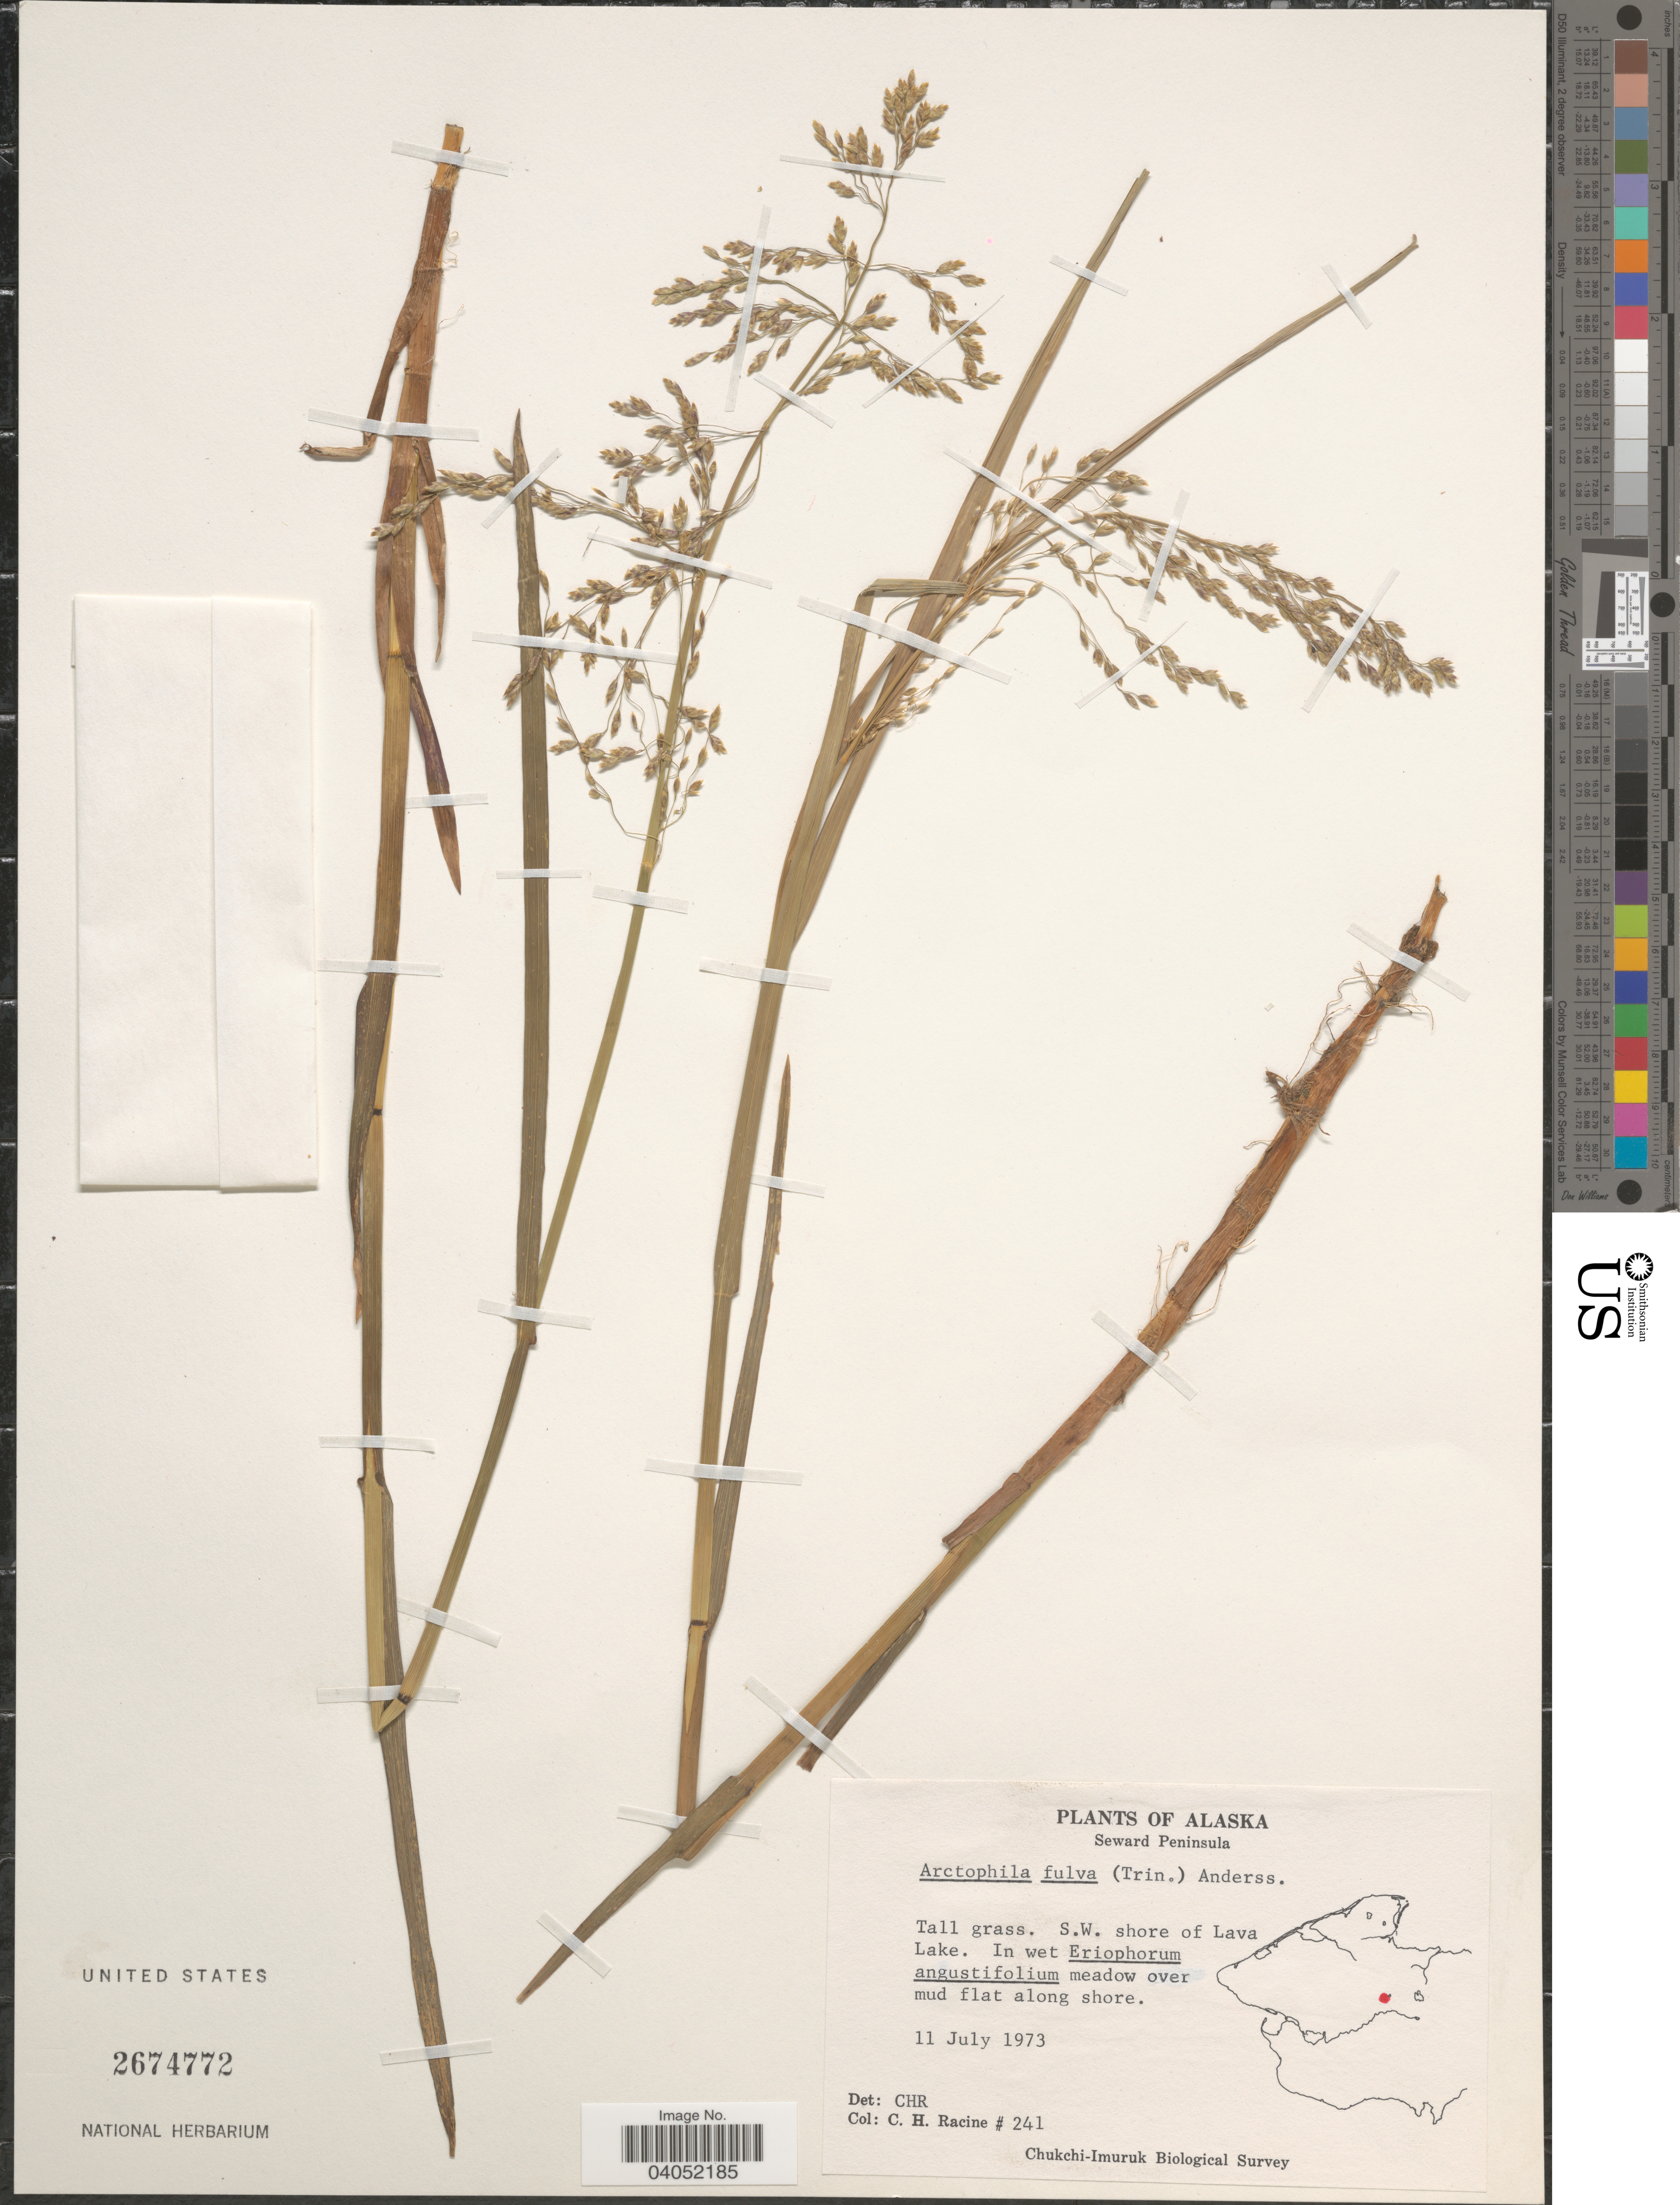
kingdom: Plantae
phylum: Tracheophyta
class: Liliopsida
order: Poales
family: Poaceae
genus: Arctophila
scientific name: Arctophila fulva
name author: (Trin.) Andersson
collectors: C. Racine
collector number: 241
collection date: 1973-07-11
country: United States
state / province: Alaska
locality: Seward Peninsula. S.W. shore of Lava Lake.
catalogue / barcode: US 2674772